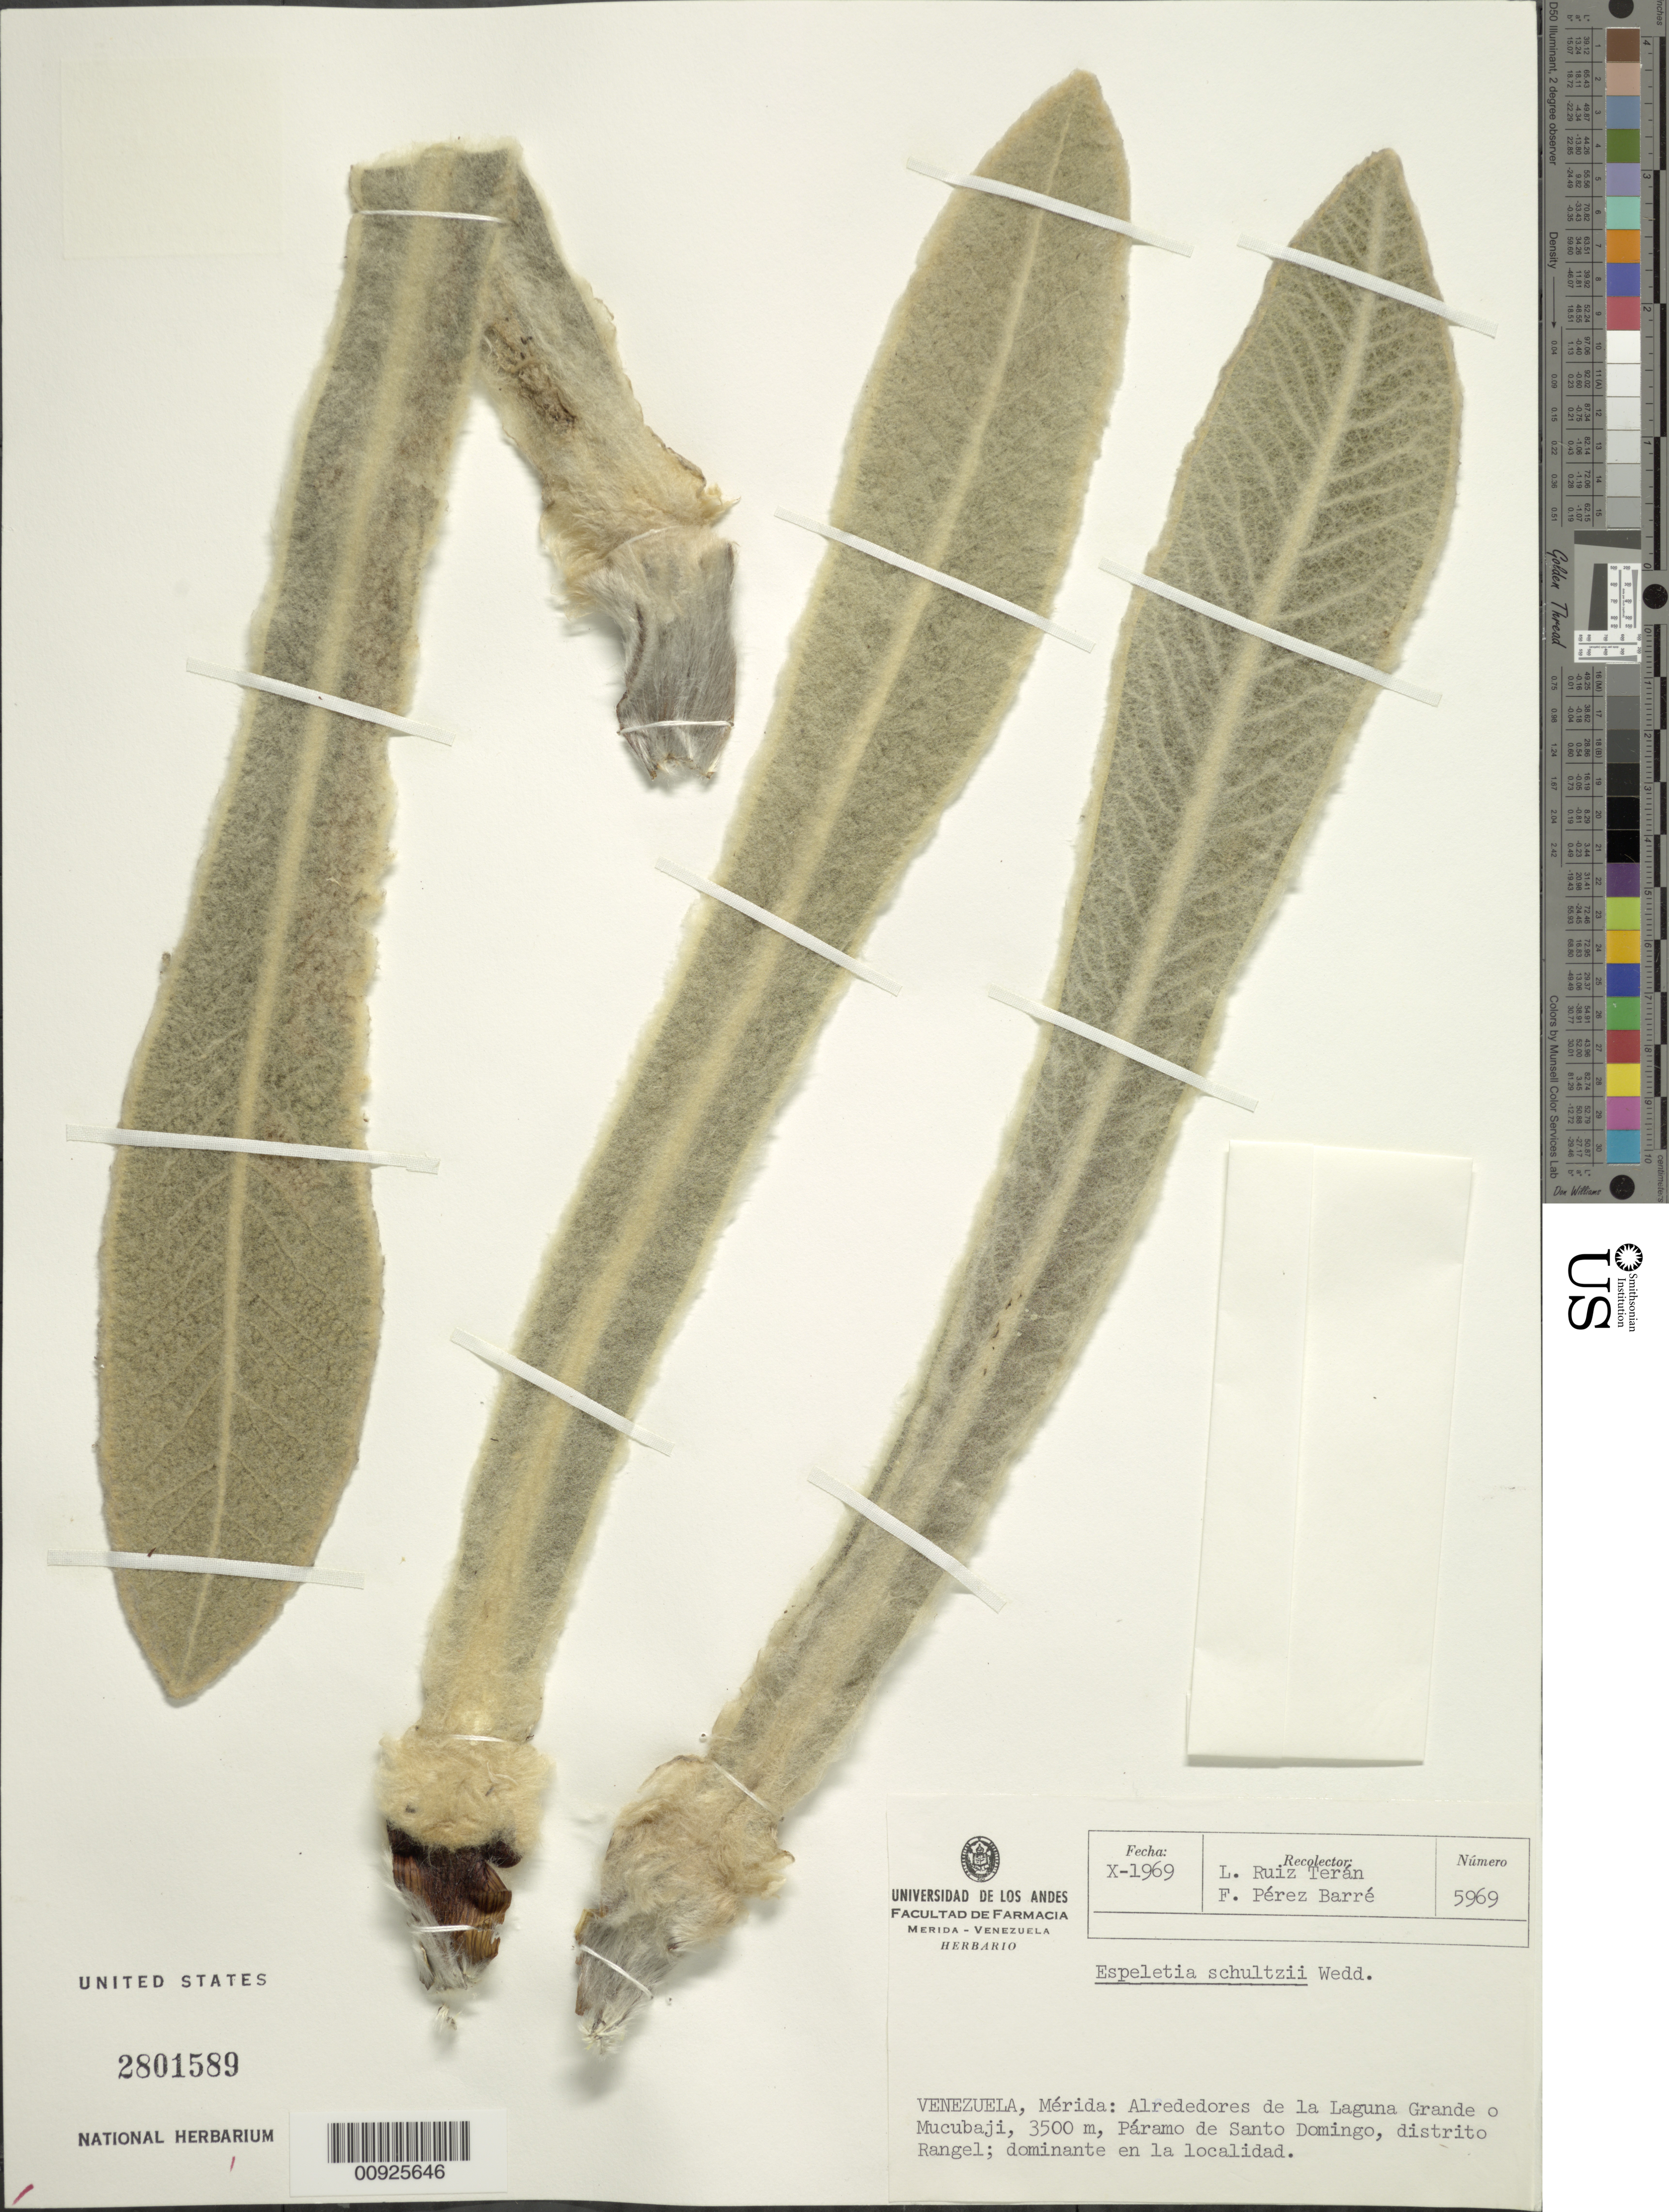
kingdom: Plantae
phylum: Tracheophyta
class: Magnoliopsida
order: Asterales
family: Asteraceae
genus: Espeletia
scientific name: Espeletia schultzii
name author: Wedd.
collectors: L. E. Ruíz-Terán & F. Perez Barré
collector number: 5969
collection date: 1969-10-01/1969-10-31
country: Venezuela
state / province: Mérida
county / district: Rangel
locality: P. de Santo Domingo. Alrededores de la Laguna Grande o Mucubají, Páramo de Santo Domingo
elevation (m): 3500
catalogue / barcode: US 2801589